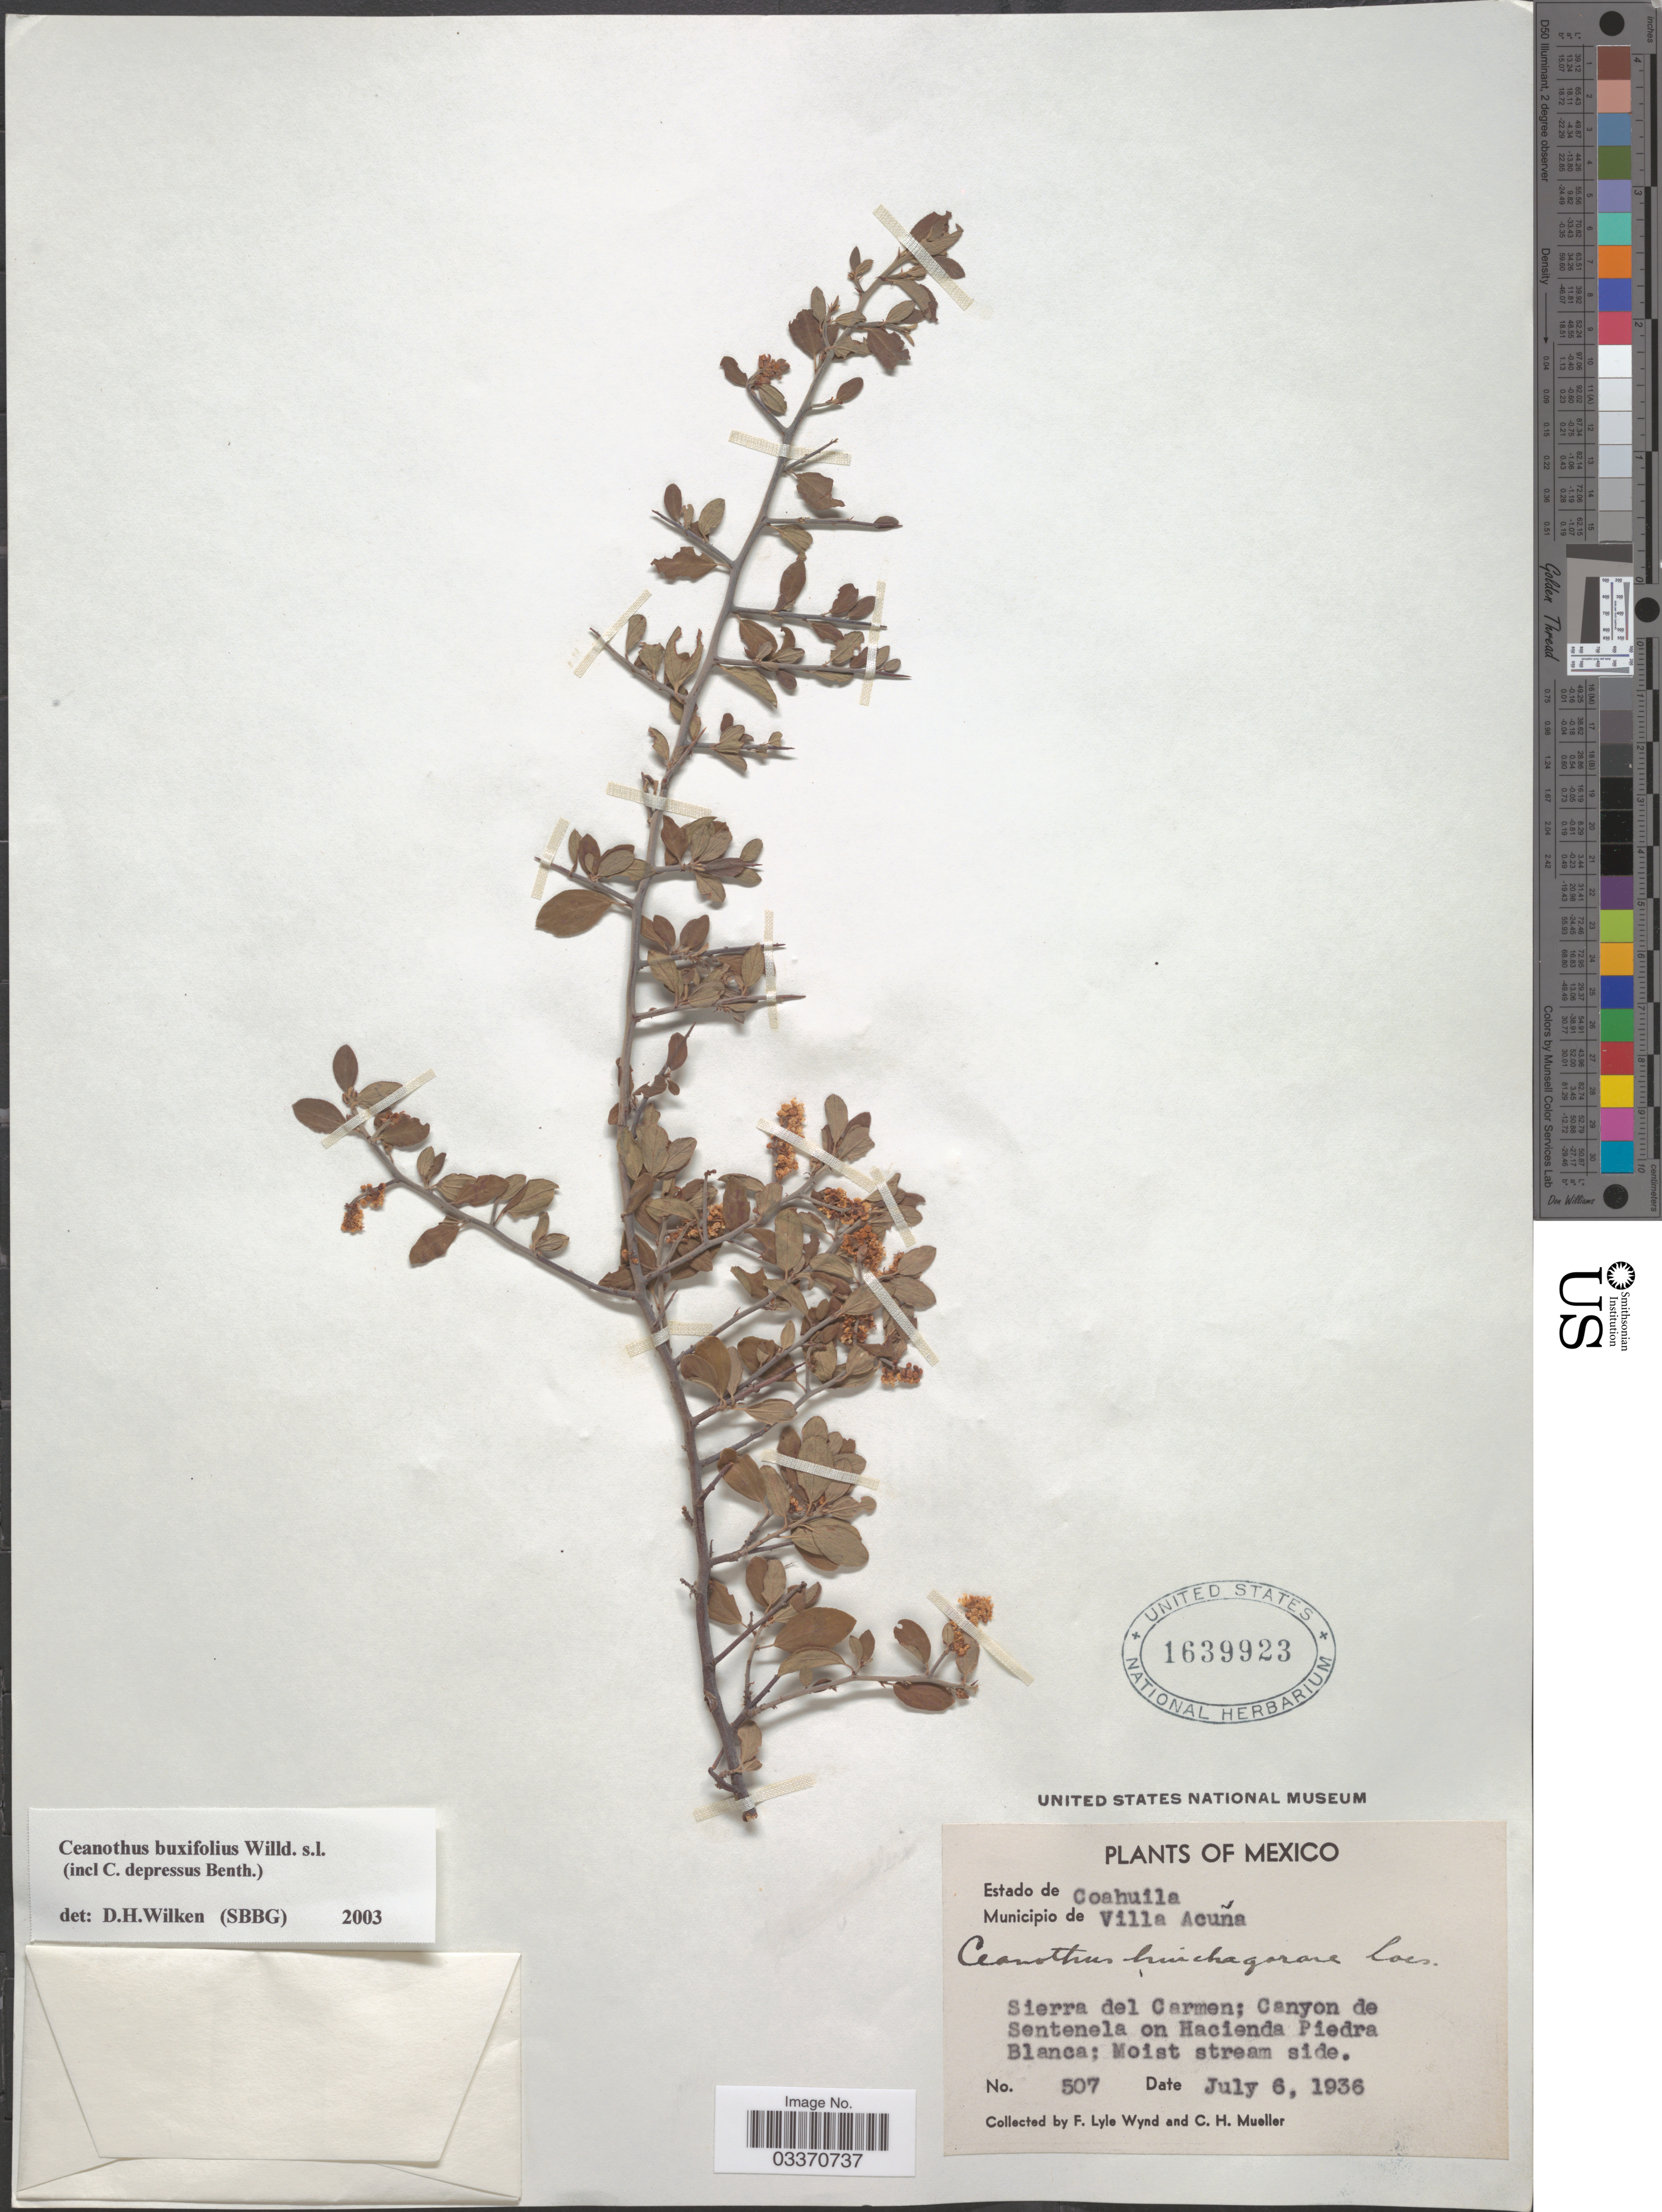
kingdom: Plantae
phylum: Tracheophyta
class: Magnoliopsida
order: Rosales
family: Rhamnaceae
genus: Ceanothus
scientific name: Ceanothus buxifolius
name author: Willd. ex Roem. & Schult.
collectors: F. L. Wynd & C. H. Mueller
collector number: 507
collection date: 1936-07-06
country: Mexico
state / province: Coahuila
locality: Municipio de Villa Acuña. Sierra del Carmen; Canyon de Sentenela on Hacienda Piedra Blanca.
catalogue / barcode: US 1639923